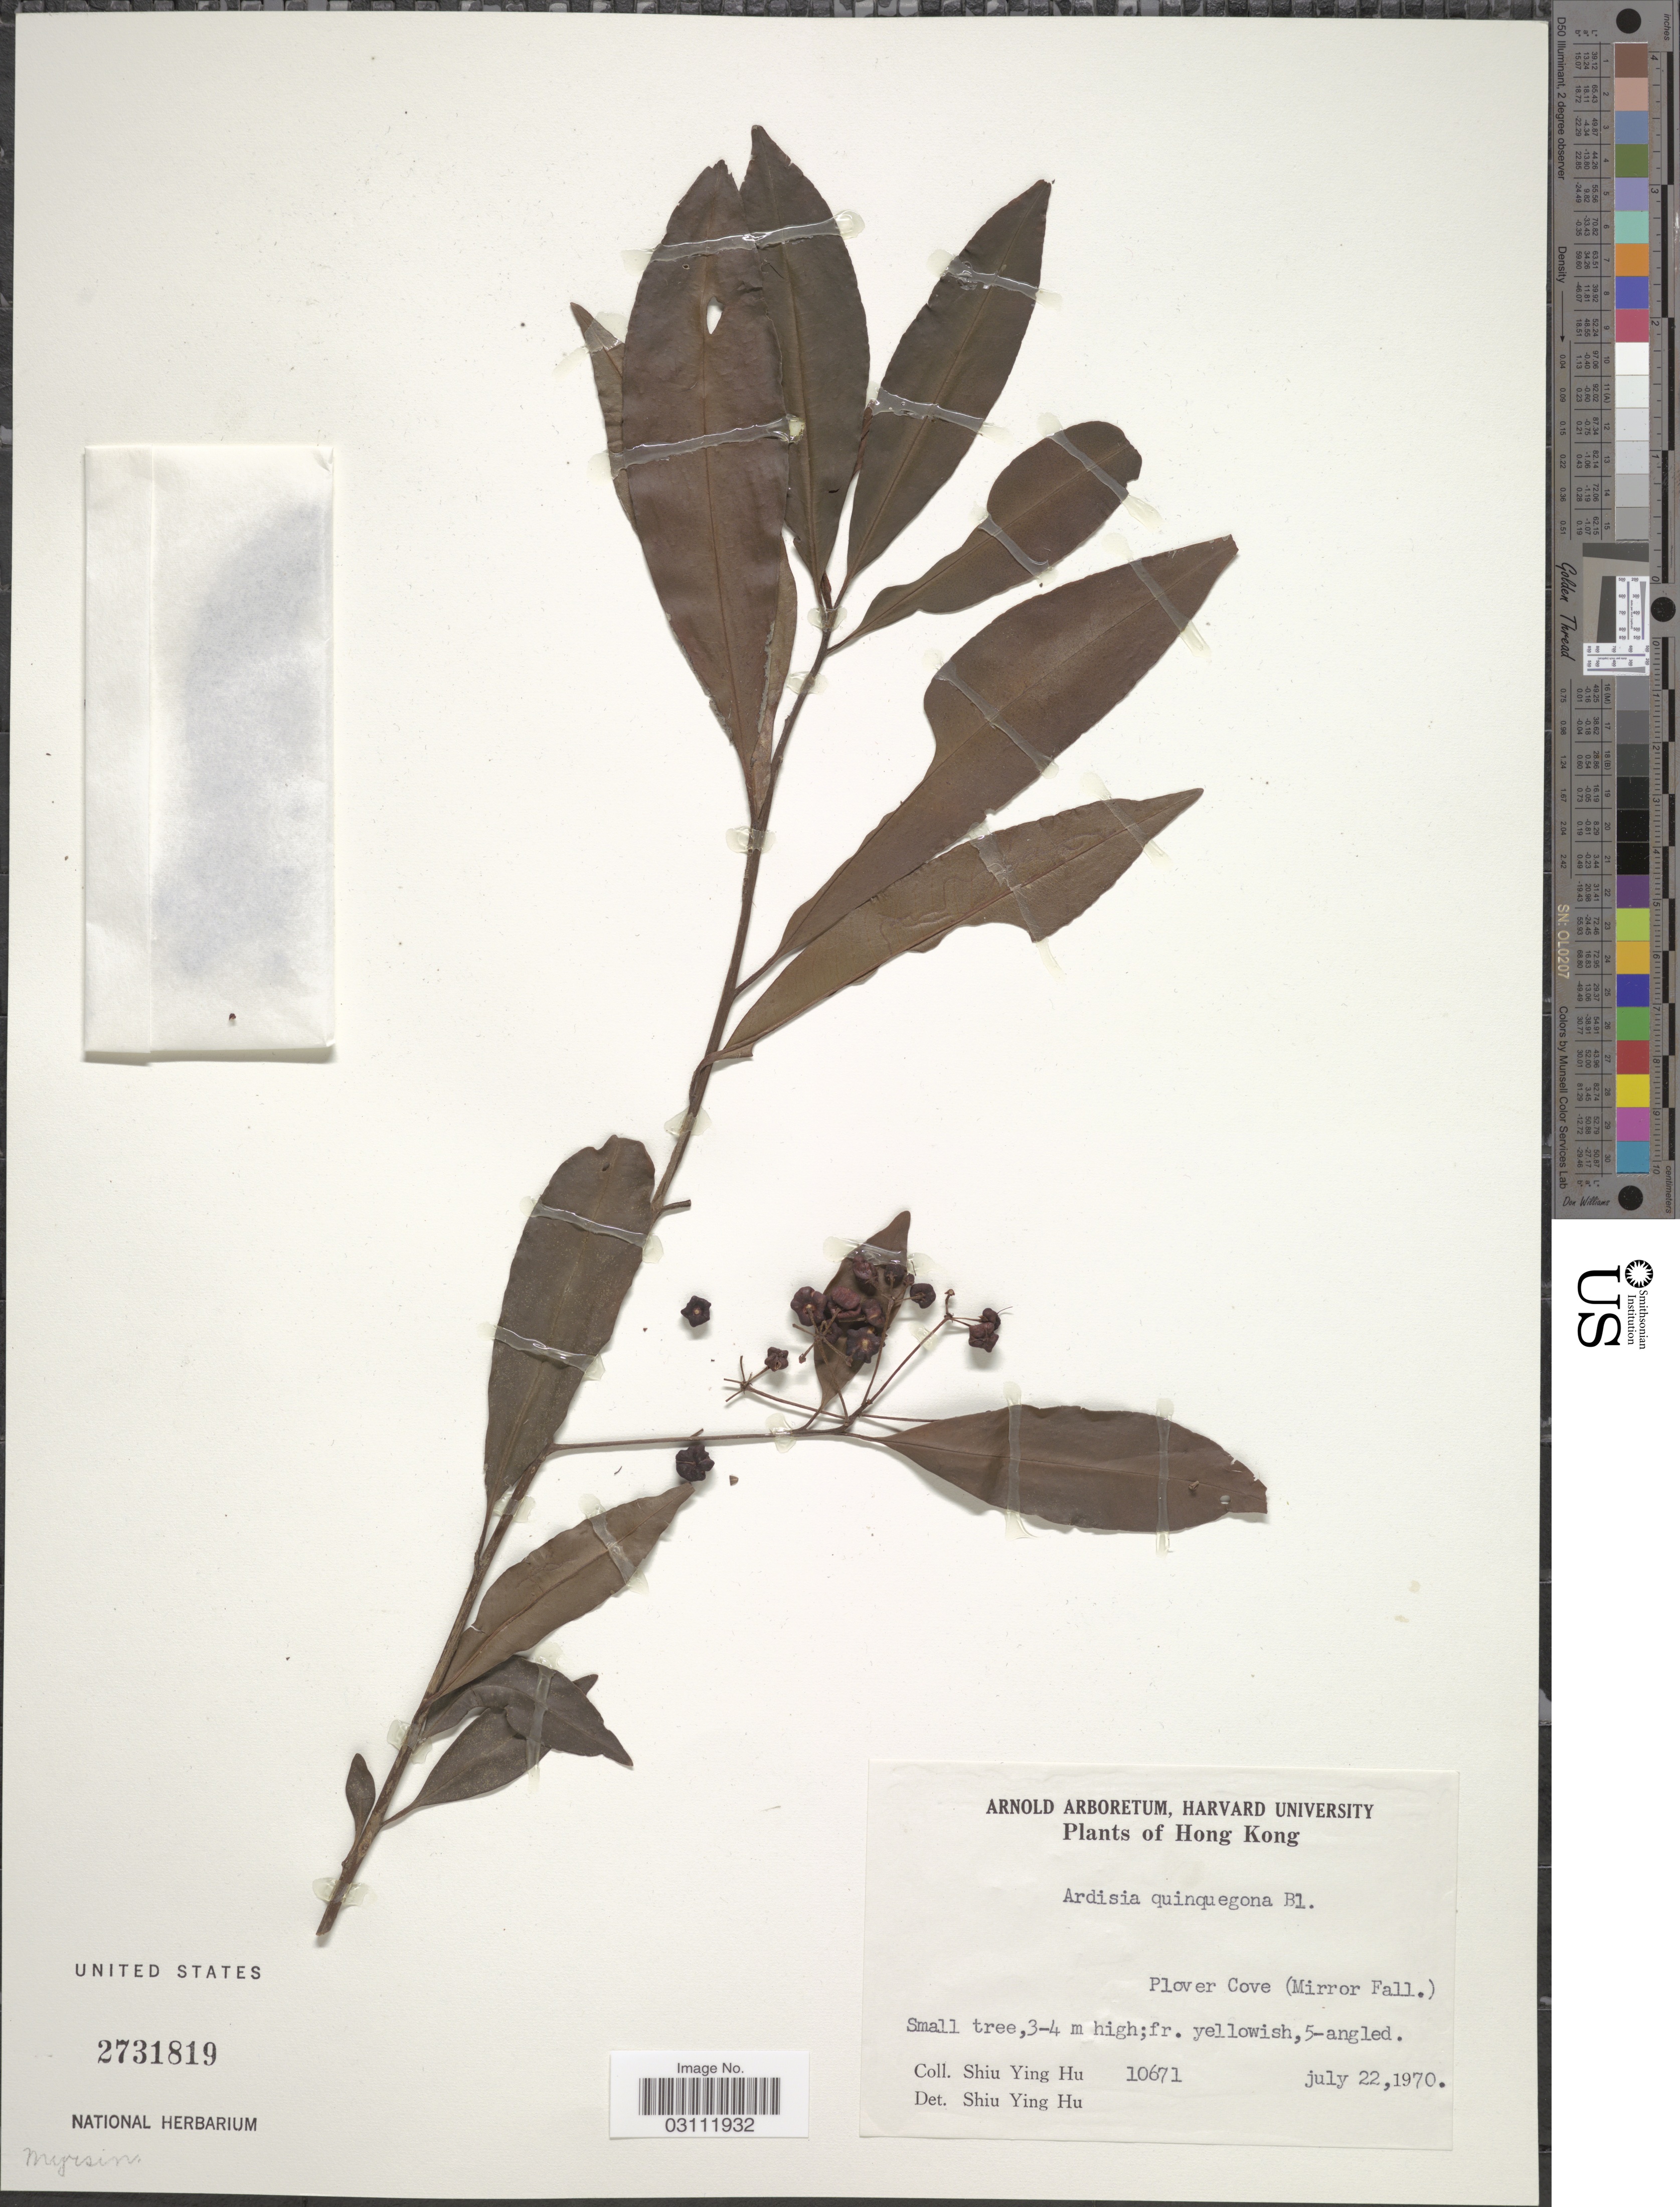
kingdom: Plantae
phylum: Tracheophyta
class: Magnoliopsida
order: Ericales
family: Primulaceae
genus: Ardisia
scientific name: Ardisia quinquegona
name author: Blume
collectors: S. Y. Hu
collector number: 10671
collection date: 1970-07-22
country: China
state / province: Hong Kong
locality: Plover Cove (Mirror Fall.).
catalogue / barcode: US 2731819